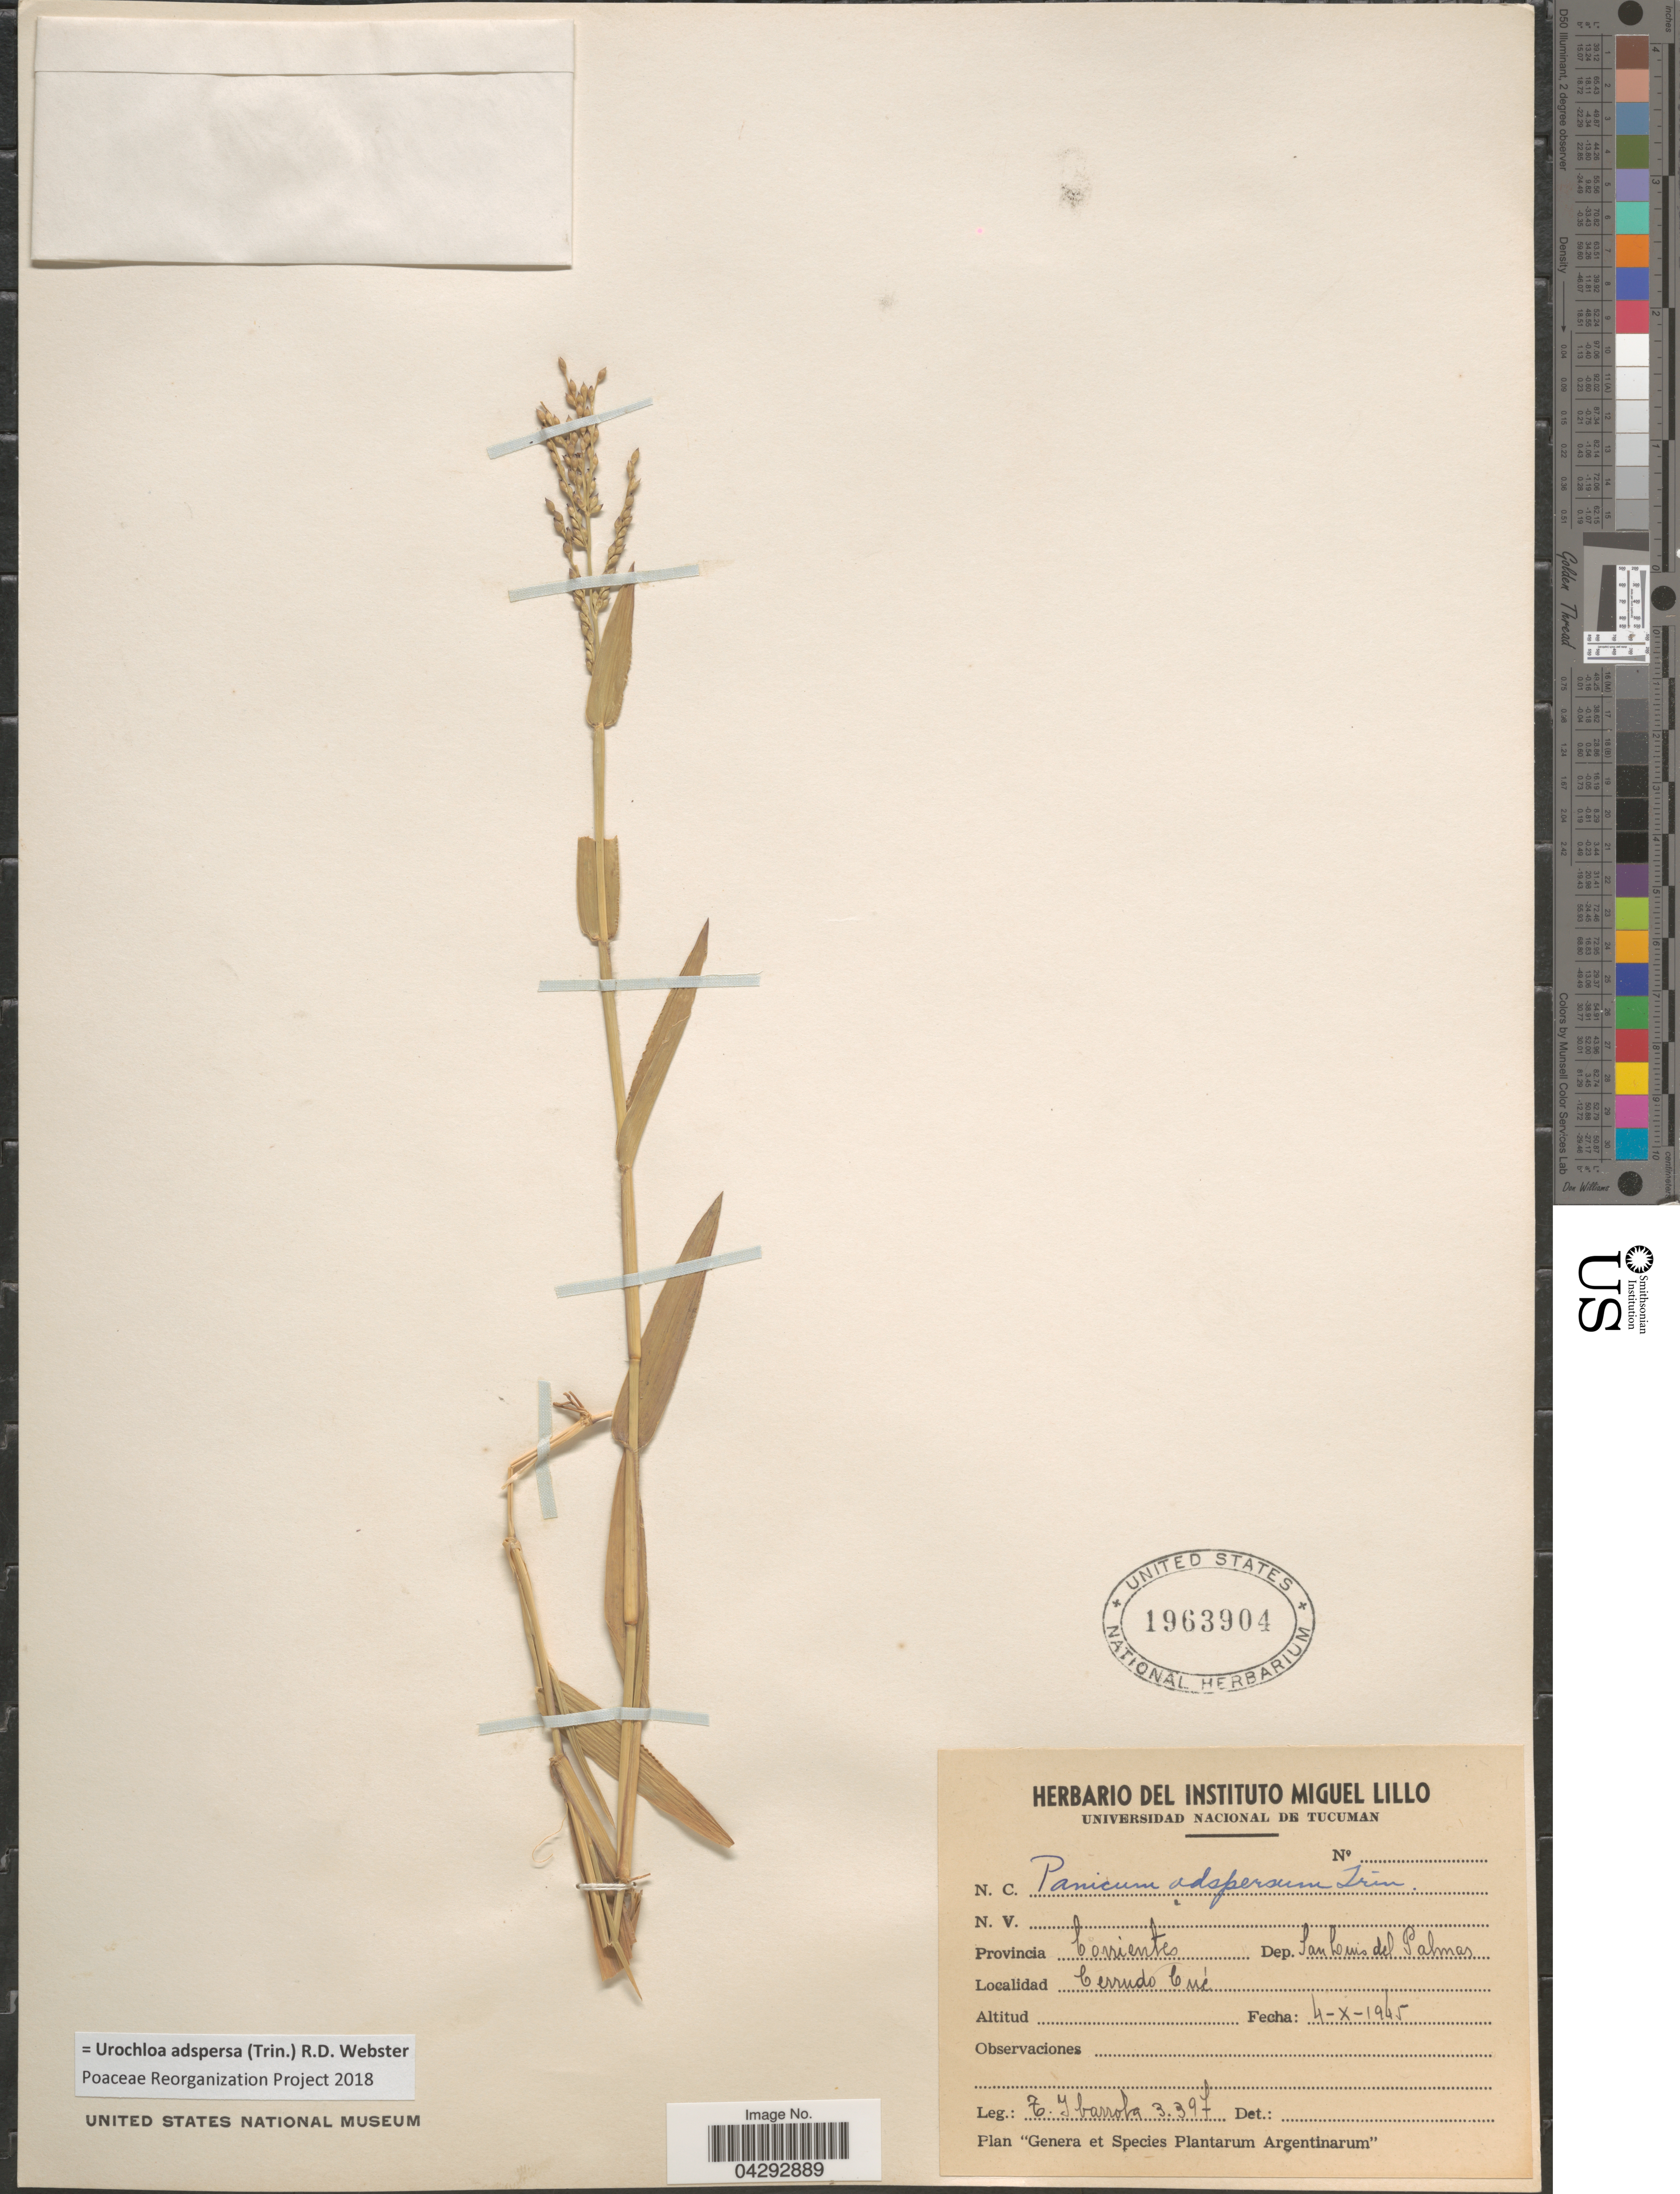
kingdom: Plantae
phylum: Tracheophyta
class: Liliopsida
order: Poales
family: Poaceae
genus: Urochloa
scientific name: Urochloa adspersa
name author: (Trin.) R.D. Webster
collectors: T. Ibarrola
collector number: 3397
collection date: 1945-10-04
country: Argentina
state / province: Corrientes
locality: Dep. San Luis del Palmas. Cerrudo Cué.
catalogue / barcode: US 1963904